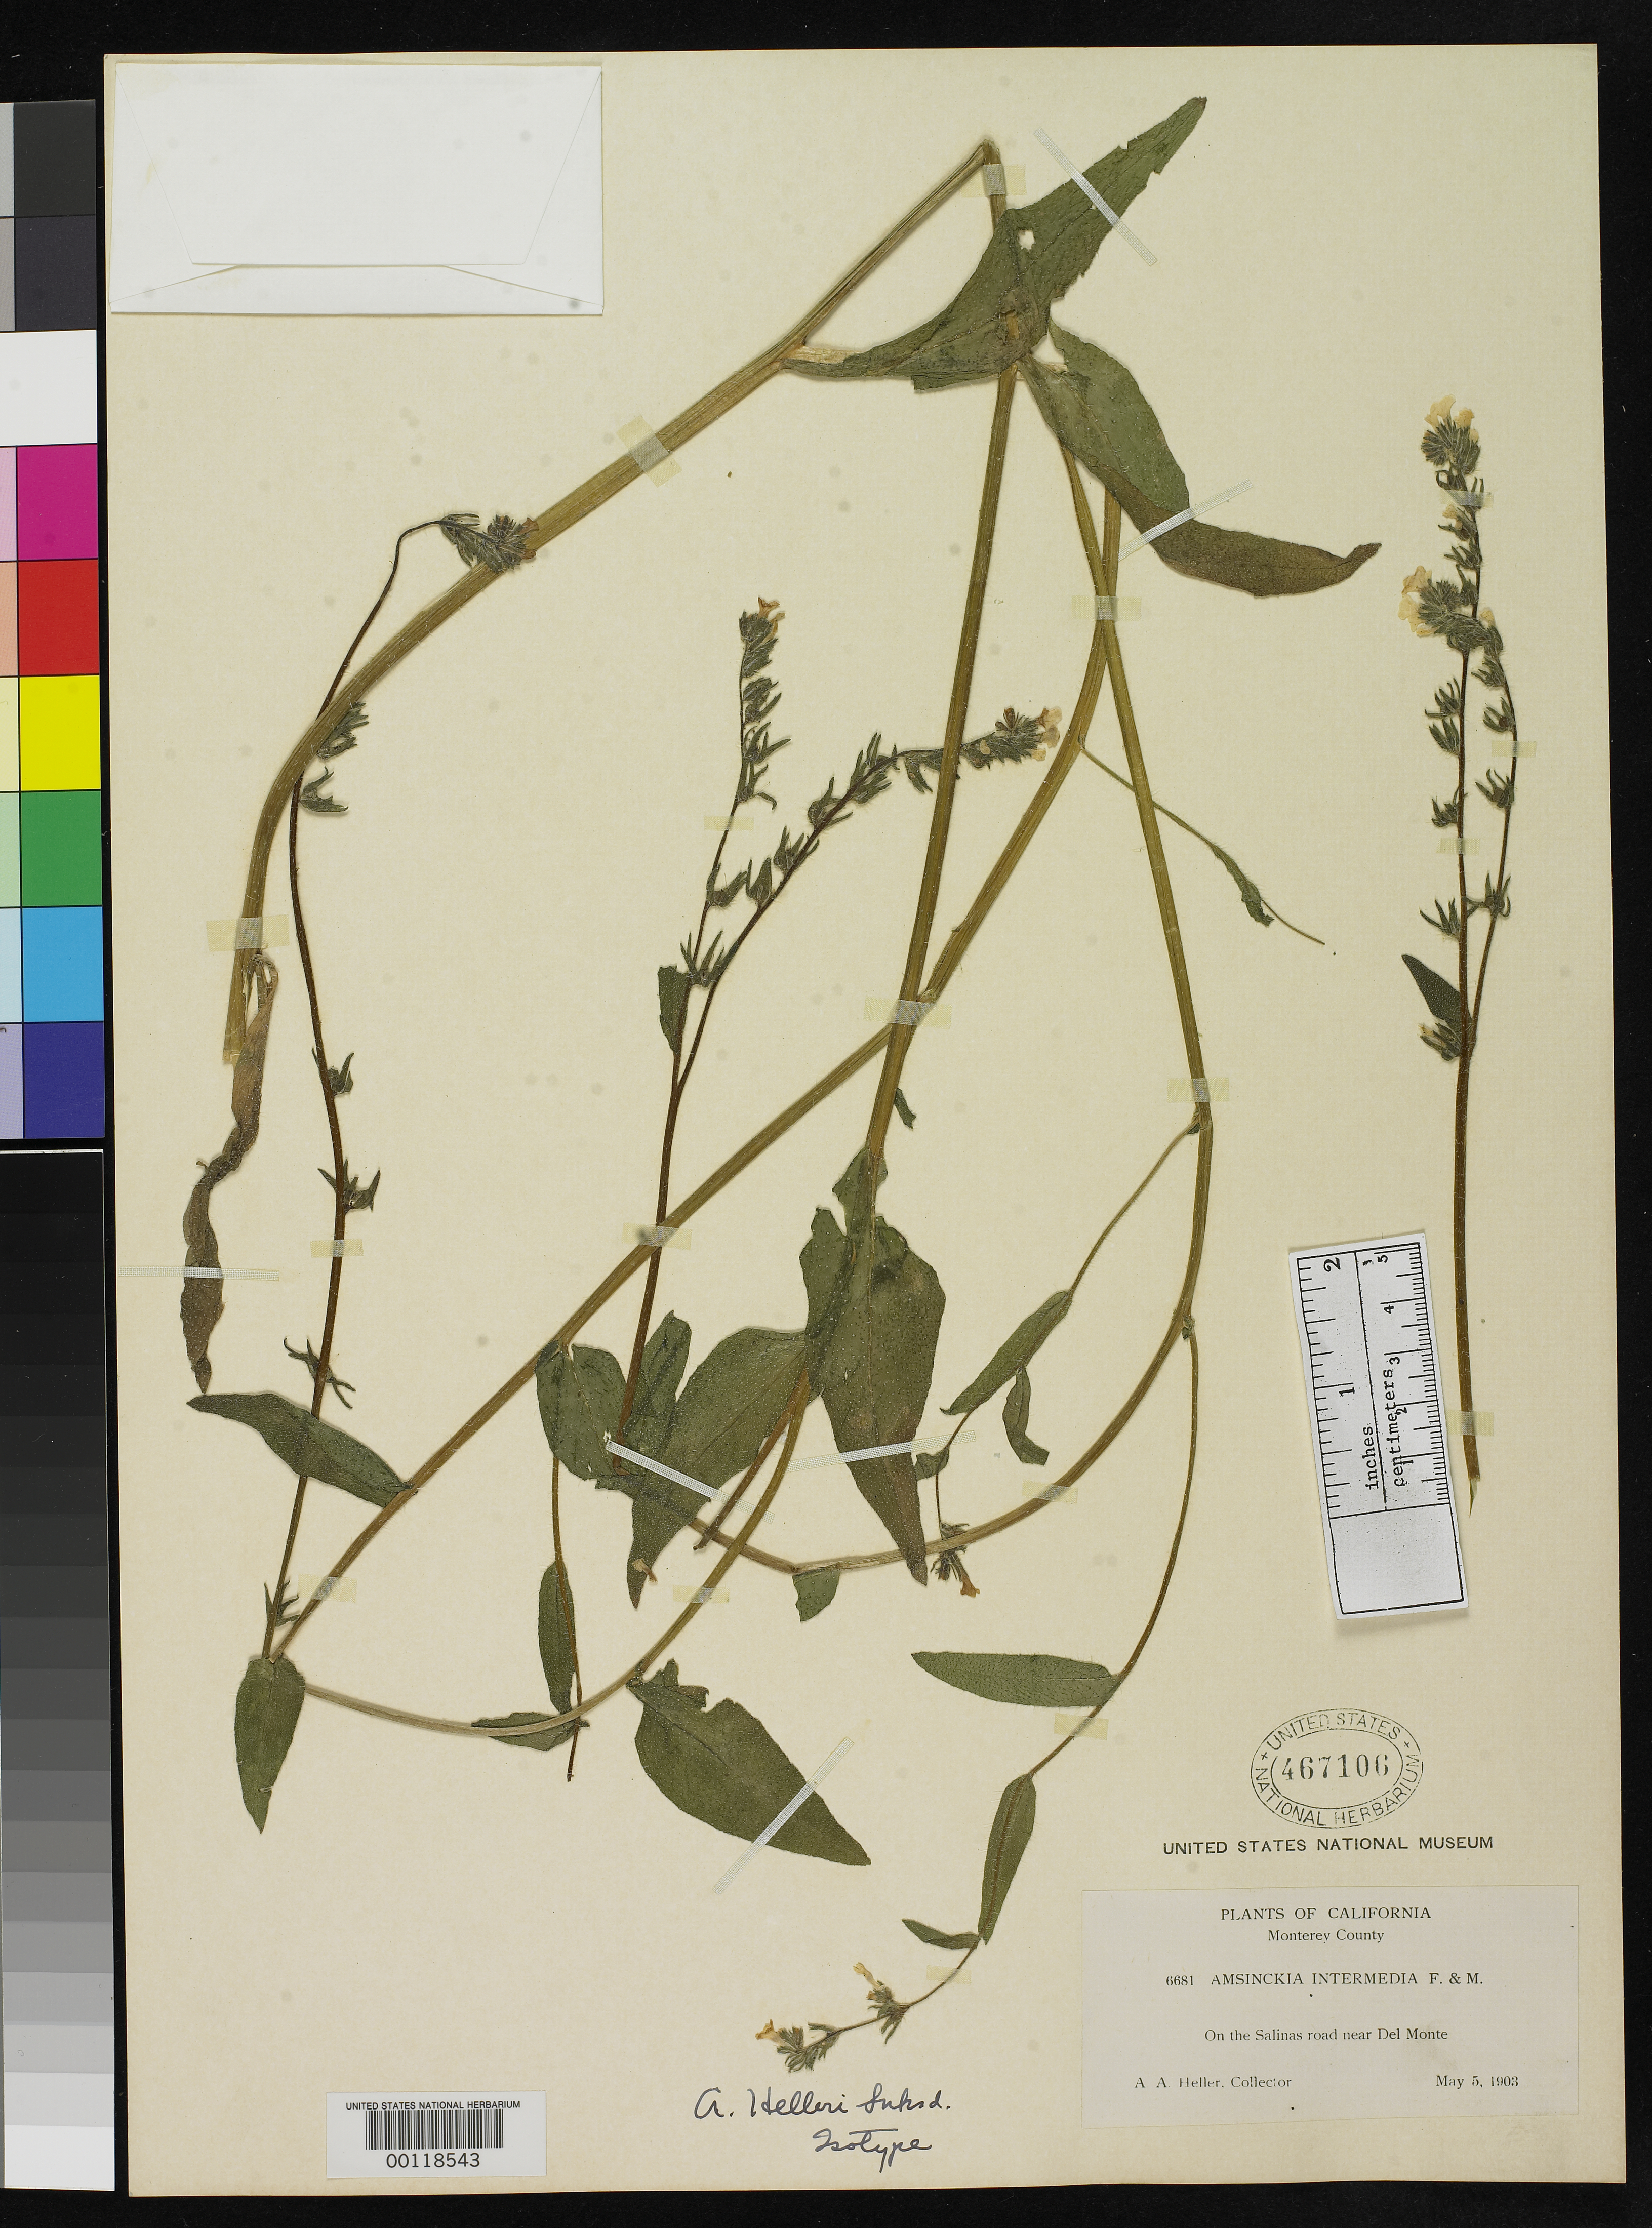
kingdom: Plantae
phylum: Tracheophyta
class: Magnoliopsida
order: Boraginales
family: Boraginaceae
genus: Amsinckia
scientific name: Amsinckia helleri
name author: Suksd.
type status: Isotype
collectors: A. A. Heller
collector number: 6681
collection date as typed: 05 May 1903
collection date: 1903-05-05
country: United States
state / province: California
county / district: Monterey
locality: Del Monte; Salinas Road.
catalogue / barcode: US 467106